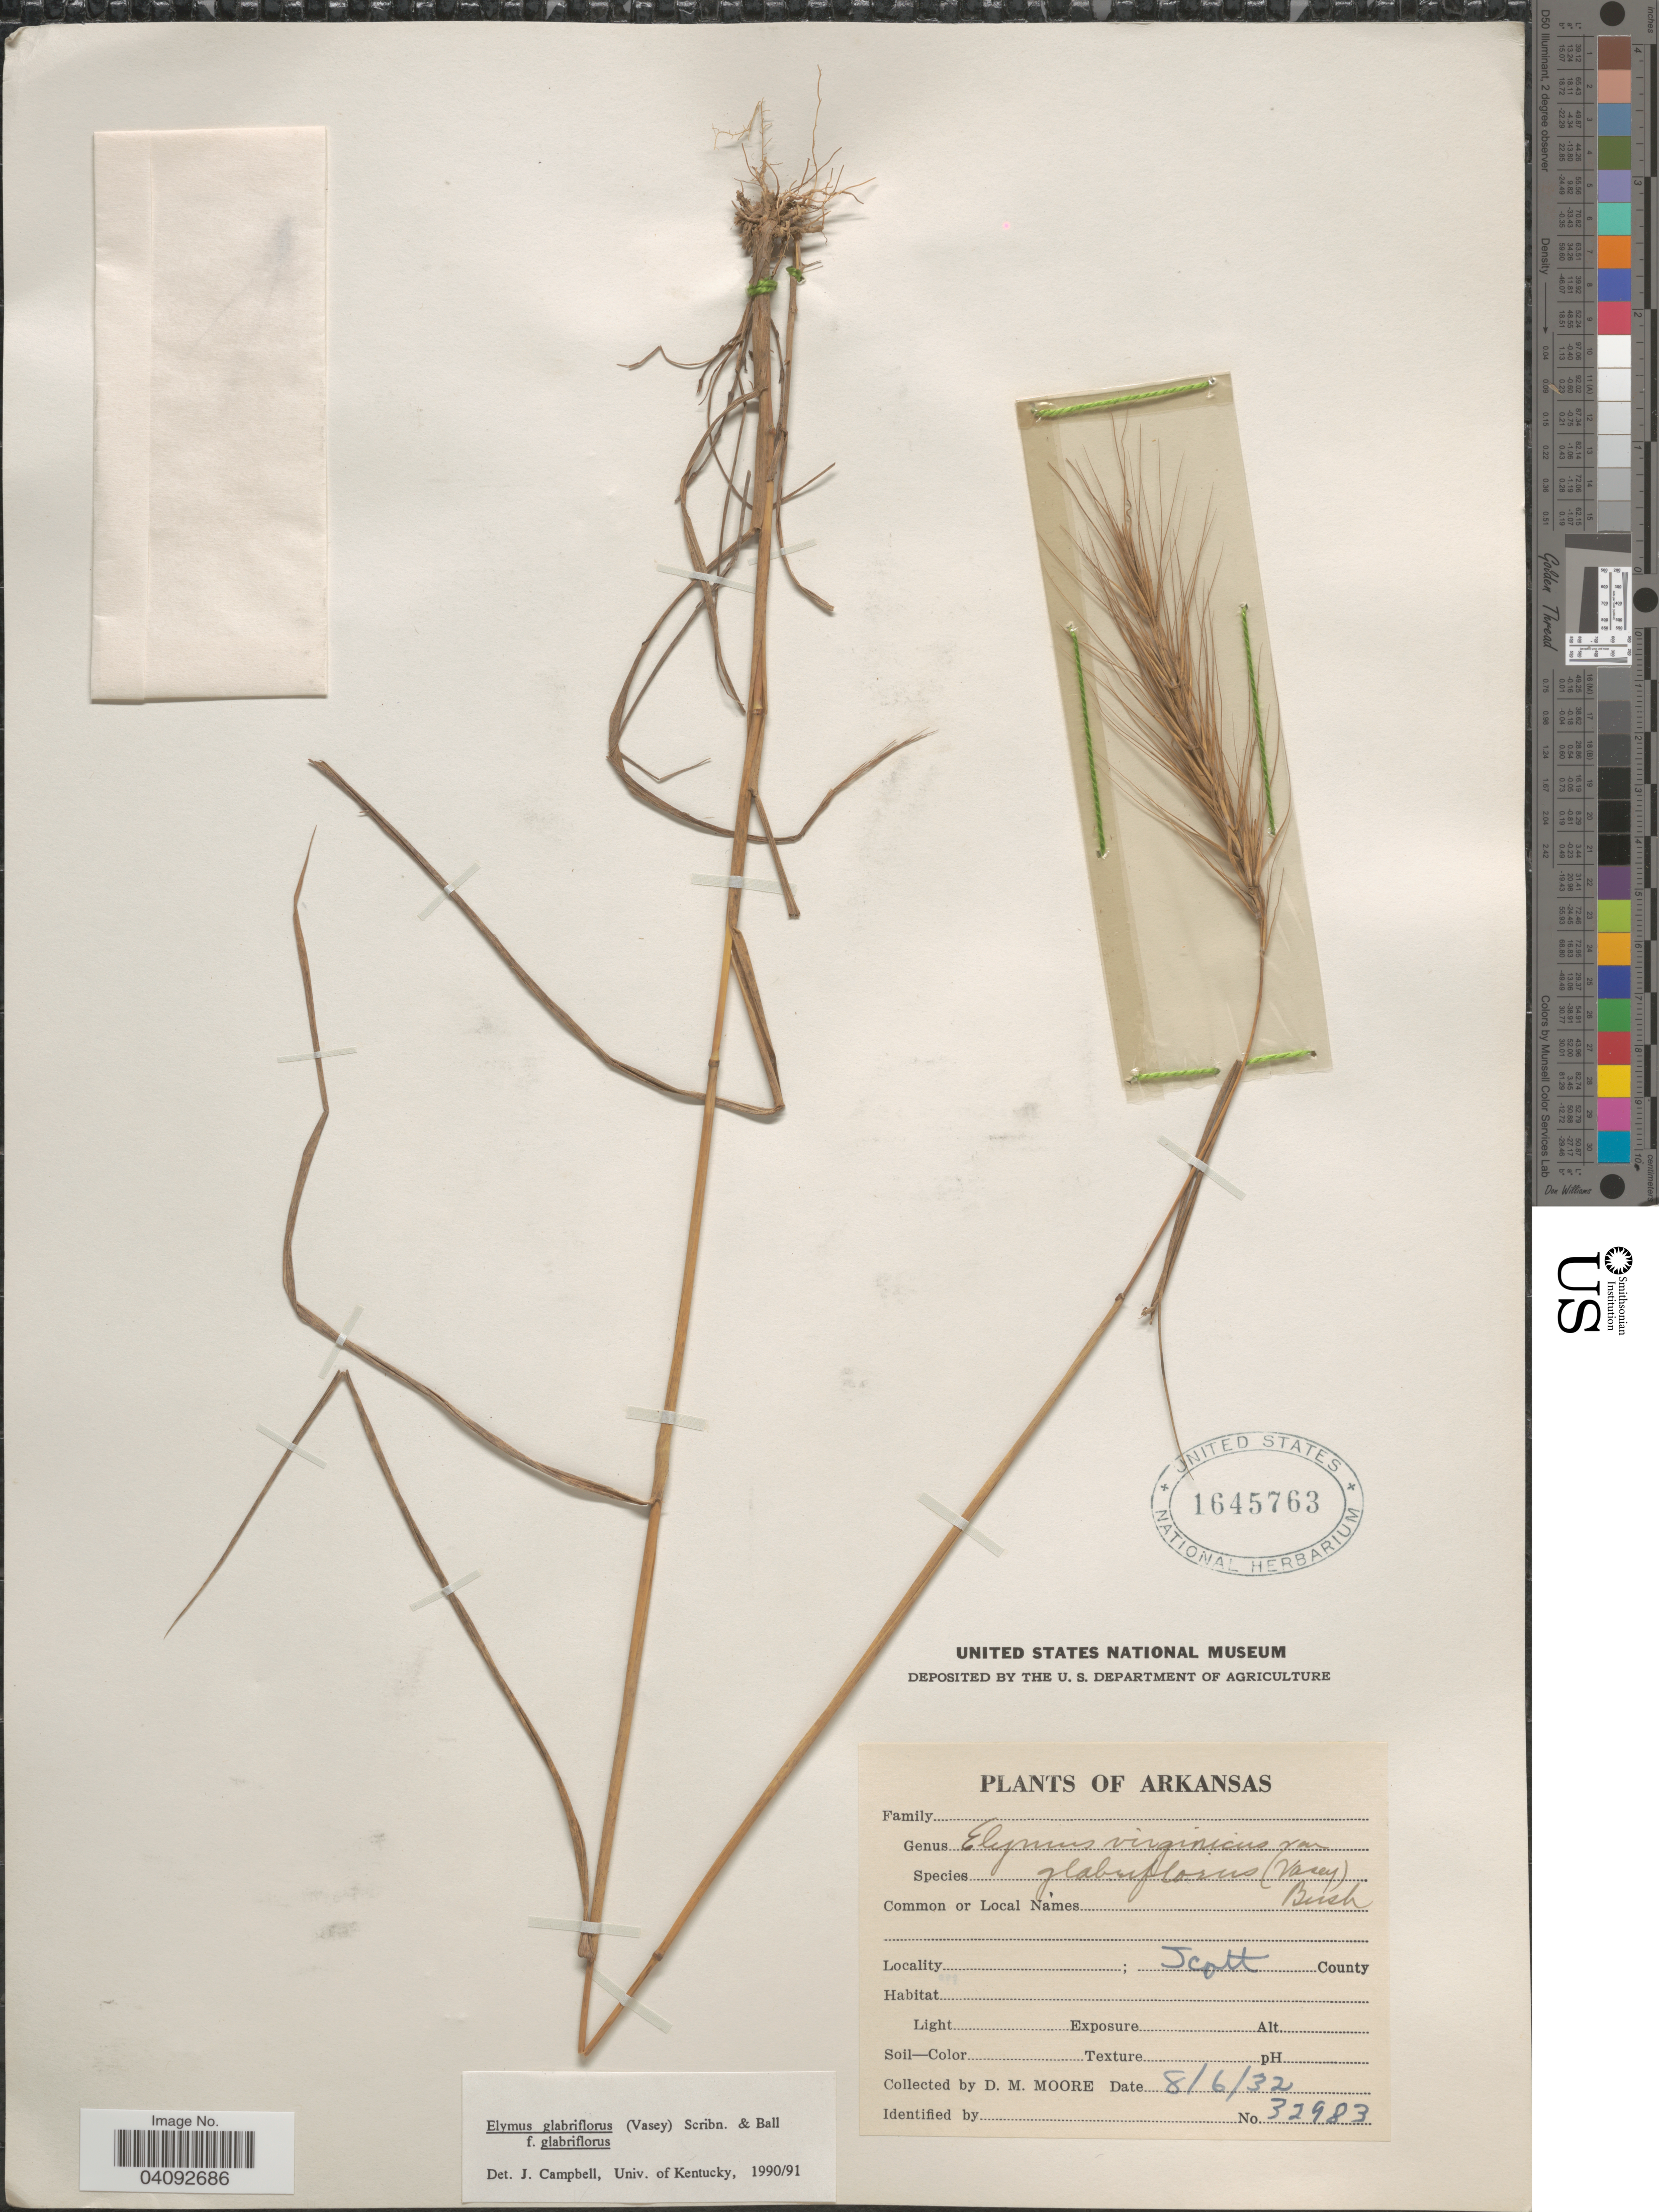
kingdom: Plantae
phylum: Tracheophyta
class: Liliopsida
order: Poales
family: Poaceae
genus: Elymus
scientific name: Elymus glabriflorus var. glabriflorus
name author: (Vasey ex L.H. Dewey) Scribn. & C.R. Ball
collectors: D. Moore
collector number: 32983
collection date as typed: Transcribed d/m/y: 6/8/32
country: United States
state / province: Arkansas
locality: Scott County.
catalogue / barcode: US 1645763